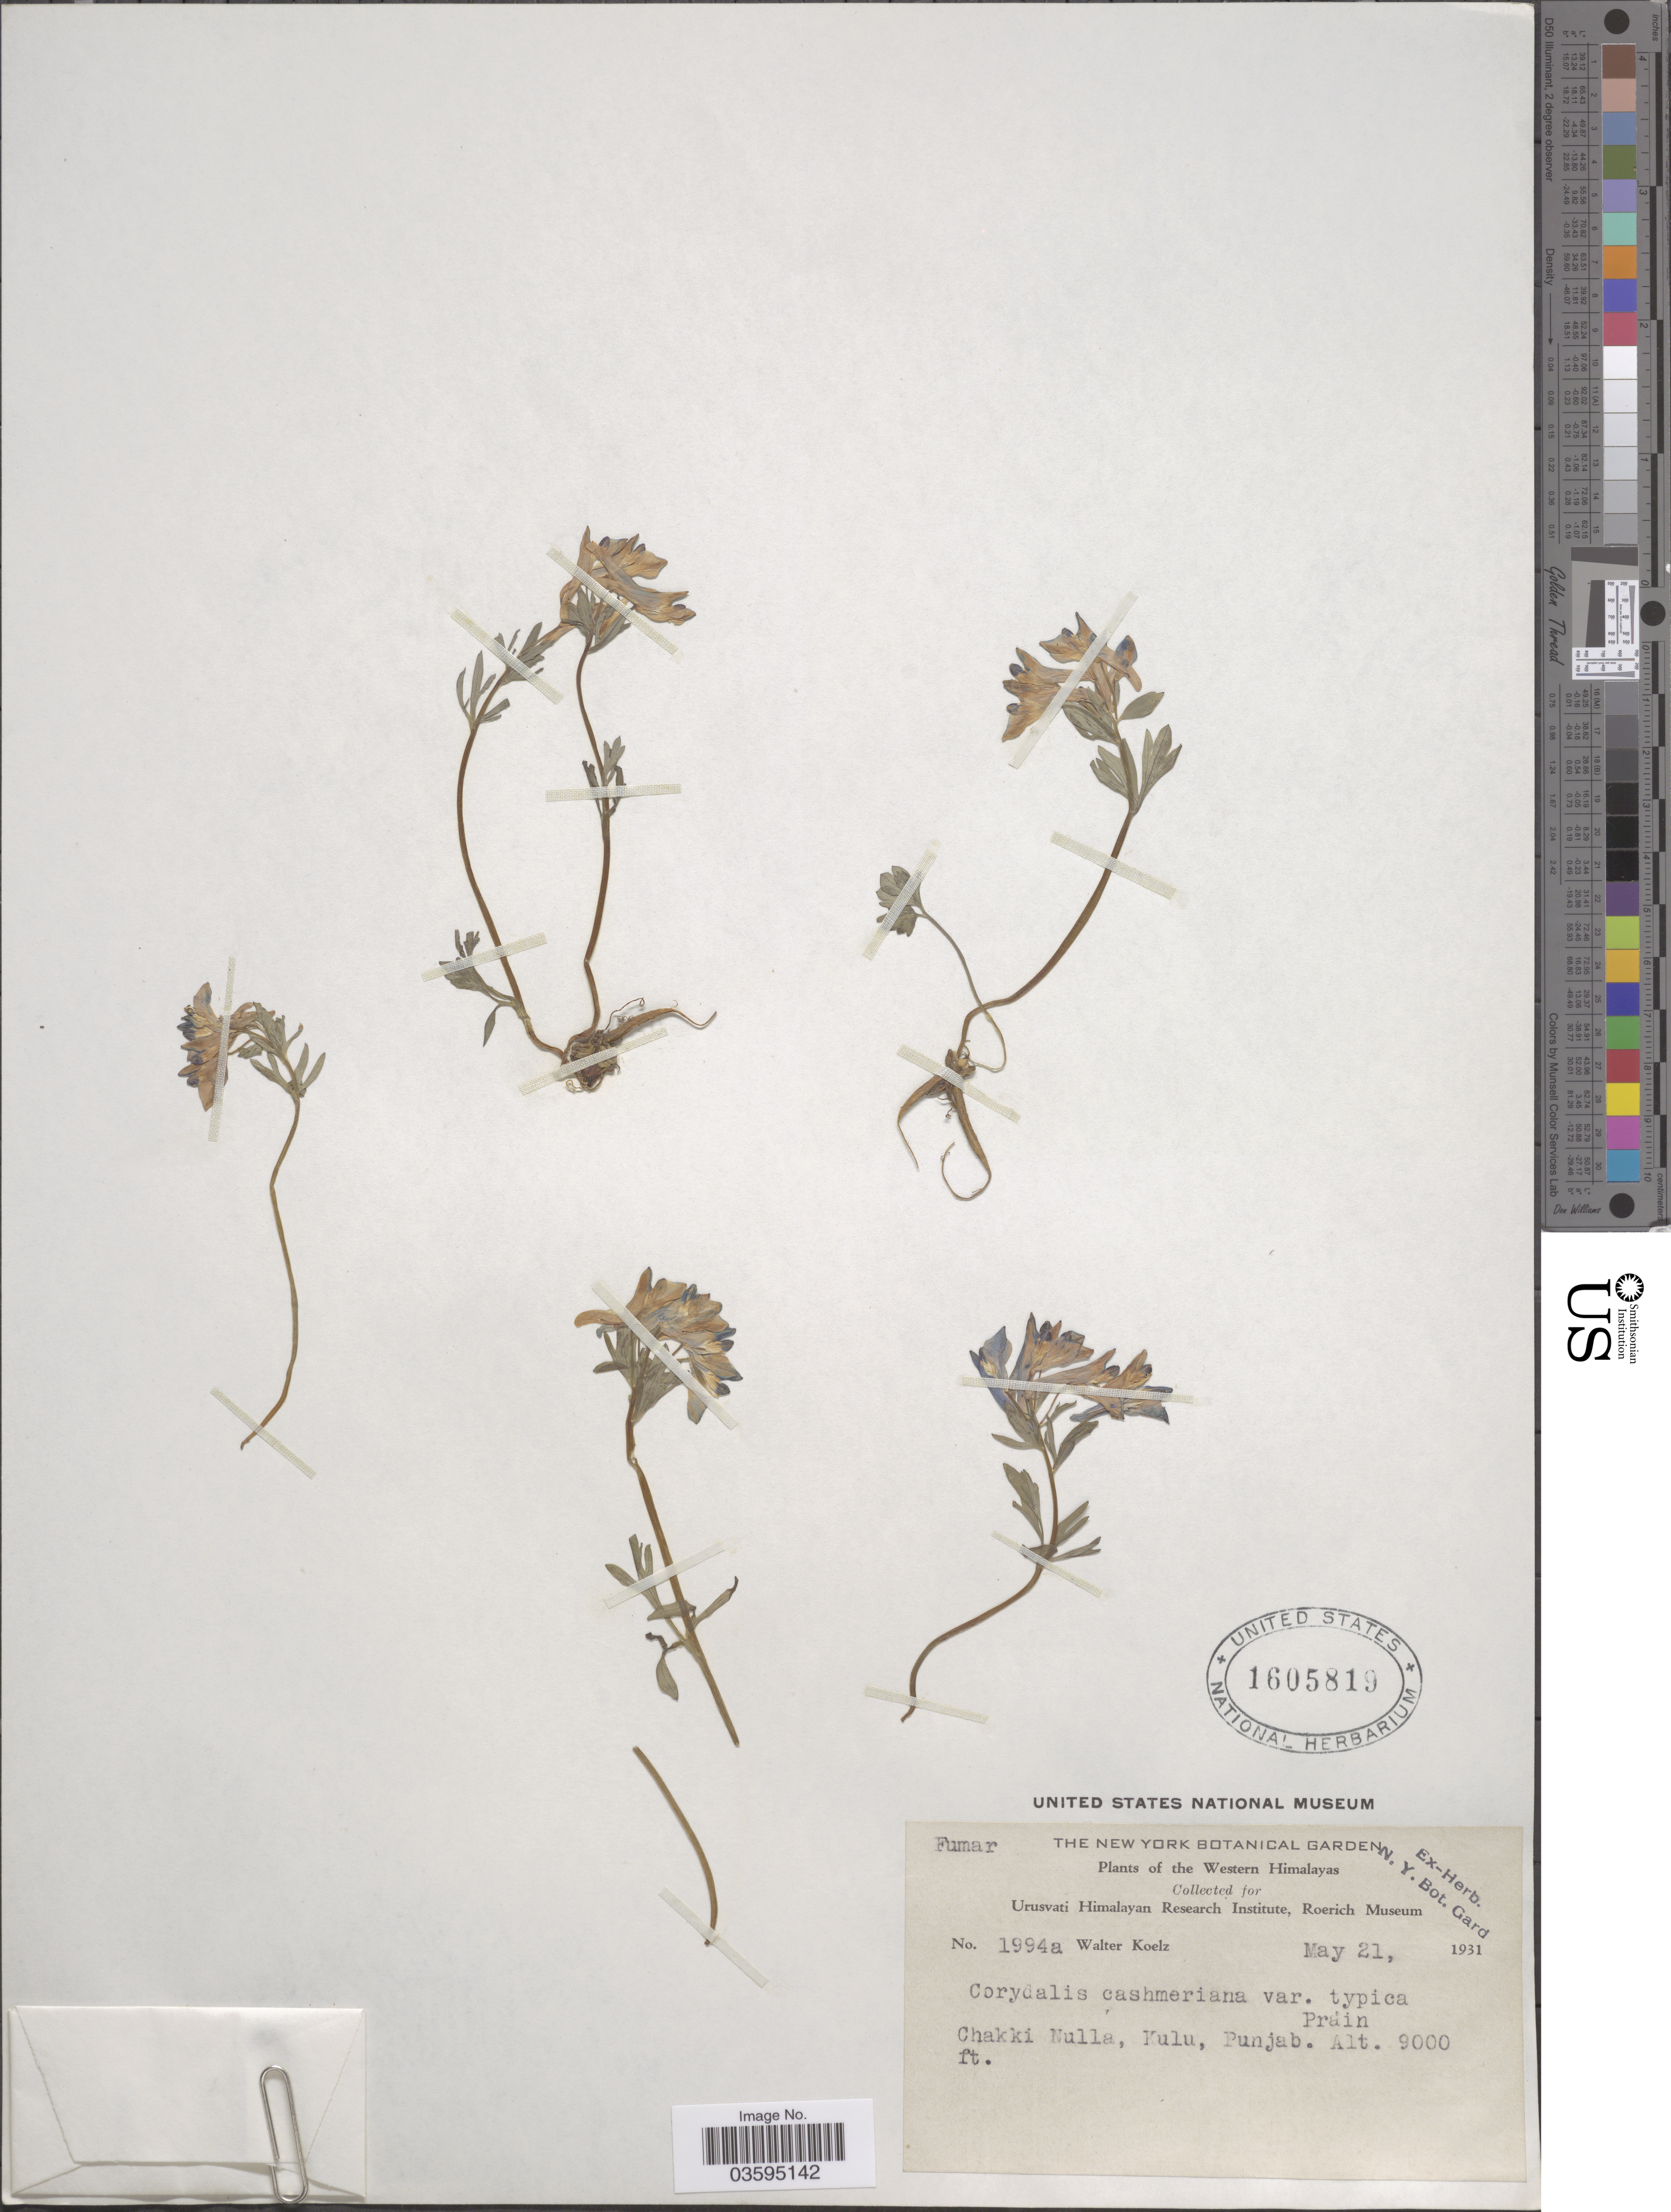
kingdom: Plantae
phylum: Tracheophyta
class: Magnoliopsida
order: Ranunculales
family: Papaveraceae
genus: Corydalis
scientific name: Corydalis cashmeriana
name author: Royle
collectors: W. N. Koelz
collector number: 1994a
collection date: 1931-05-21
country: India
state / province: Punjab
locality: Western Himalayas. Chakki Nulla, Kulu.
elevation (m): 2743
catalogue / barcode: US 1605819